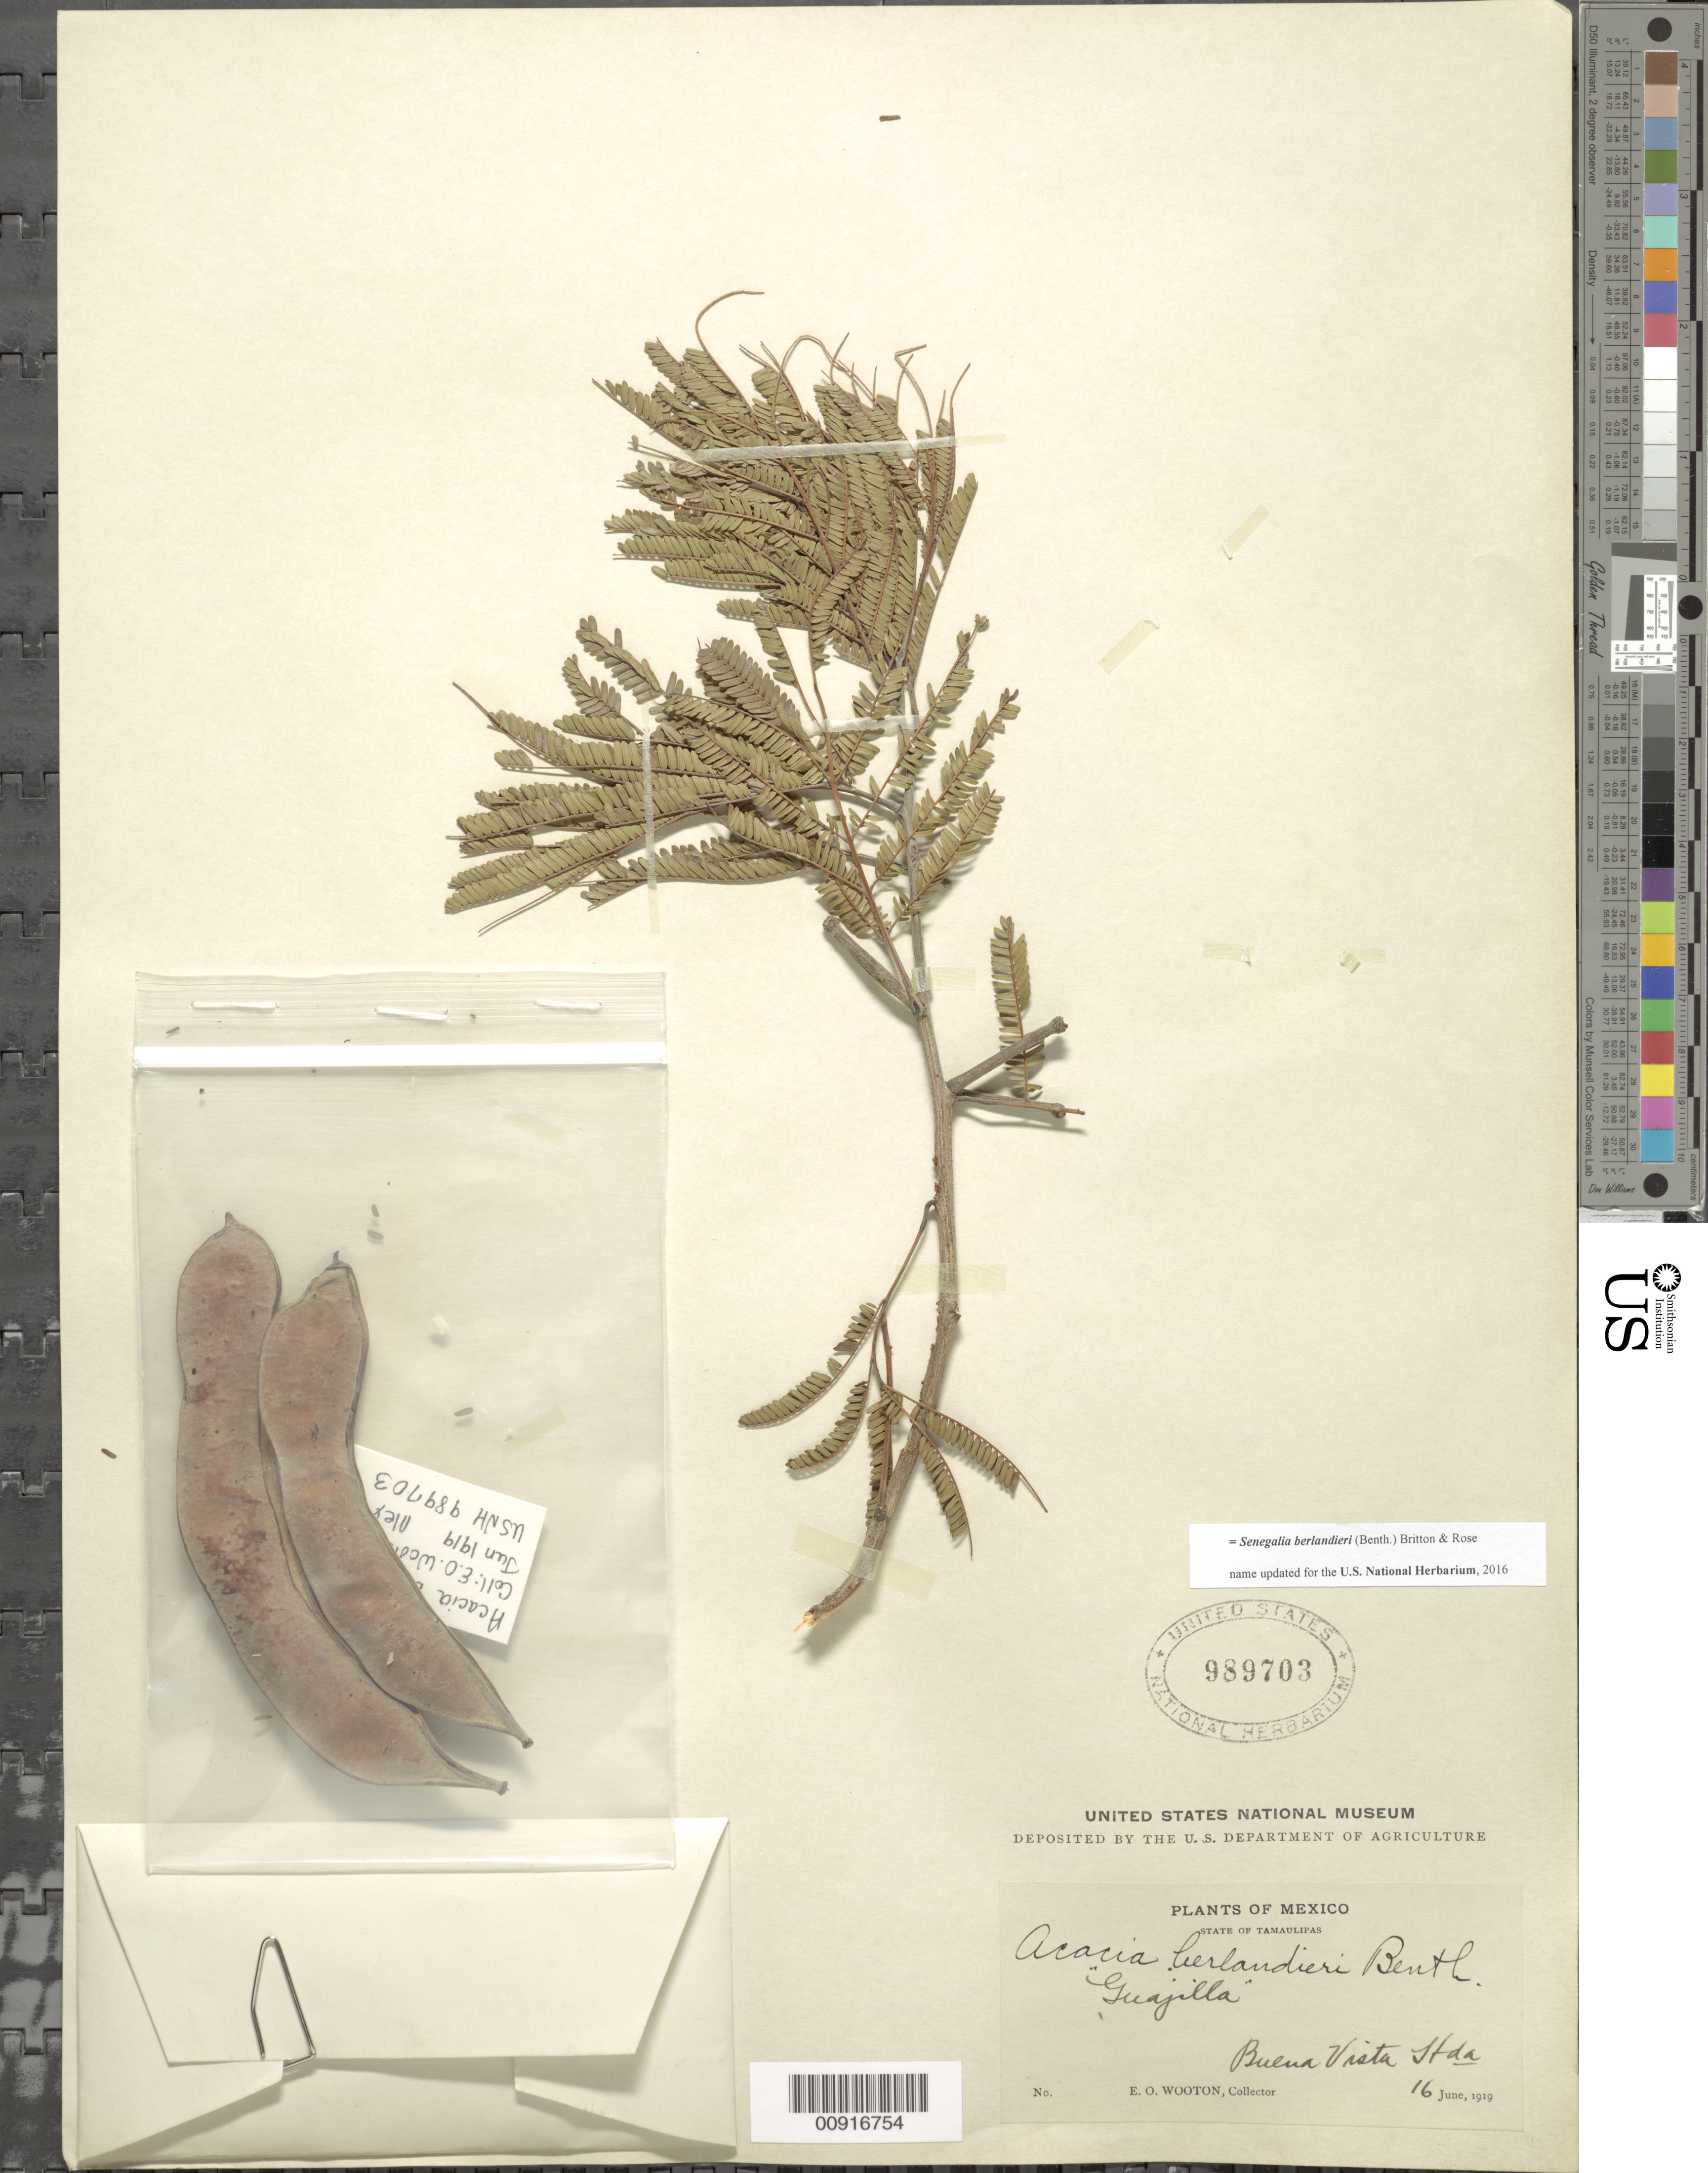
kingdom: Plantae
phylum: Tracheophyta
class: Magnoliopsida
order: Fabales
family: Fabaceae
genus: Senegalia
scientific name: Senegalia berlandieri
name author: (Benth.) Britton & Rose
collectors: E. O. Wooton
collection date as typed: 16 Jun 1919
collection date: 1919-06-16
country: Mexico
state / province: Tamaulipas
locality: Buena Vista Hacienda.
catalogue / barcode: US 989703